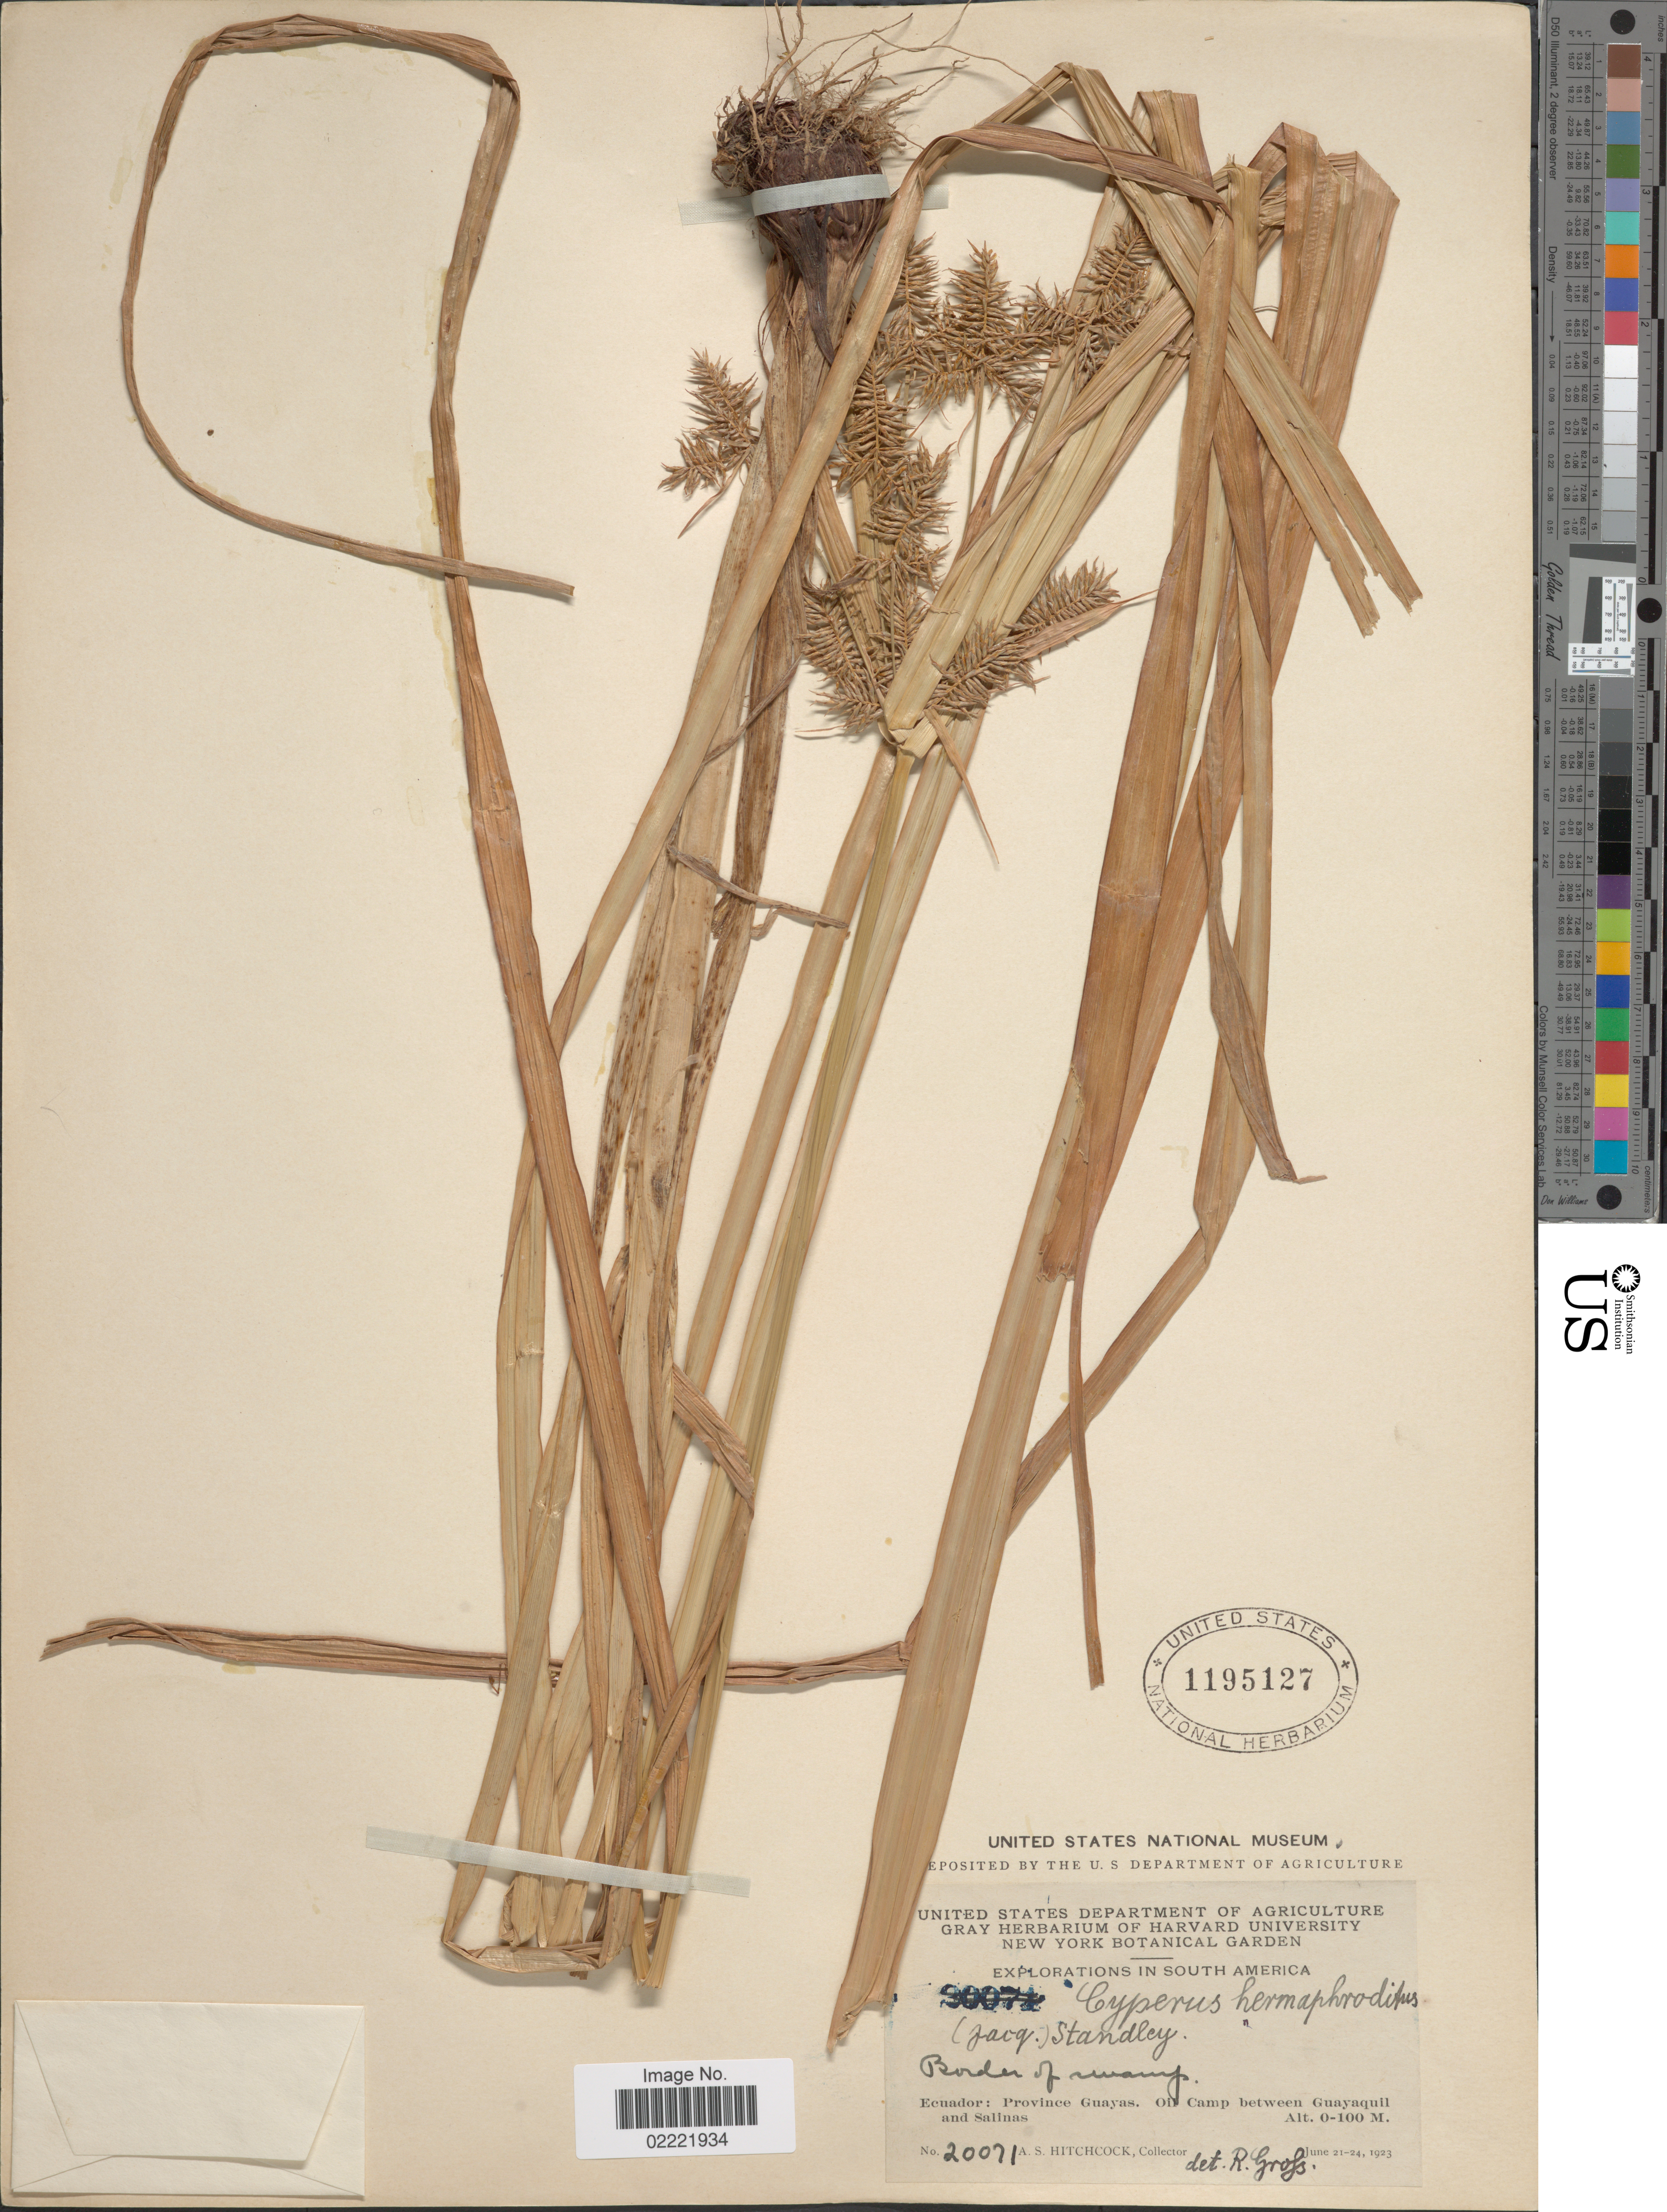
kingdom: Plantae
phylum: Tracheophyta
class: Liliopsida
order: Poales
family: Cyperaceae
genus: Cyperus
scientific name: Cyperus hermaphroditus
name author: (Jacq.) Standl.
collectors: A. S. Hitchcock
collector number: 20071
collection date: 1923-06-21/1923-06-24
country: Ecuador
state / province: Guayas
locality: Border of swamp, on camp between Guayaquil and Salinas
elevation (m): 0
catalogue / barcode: US 1195127